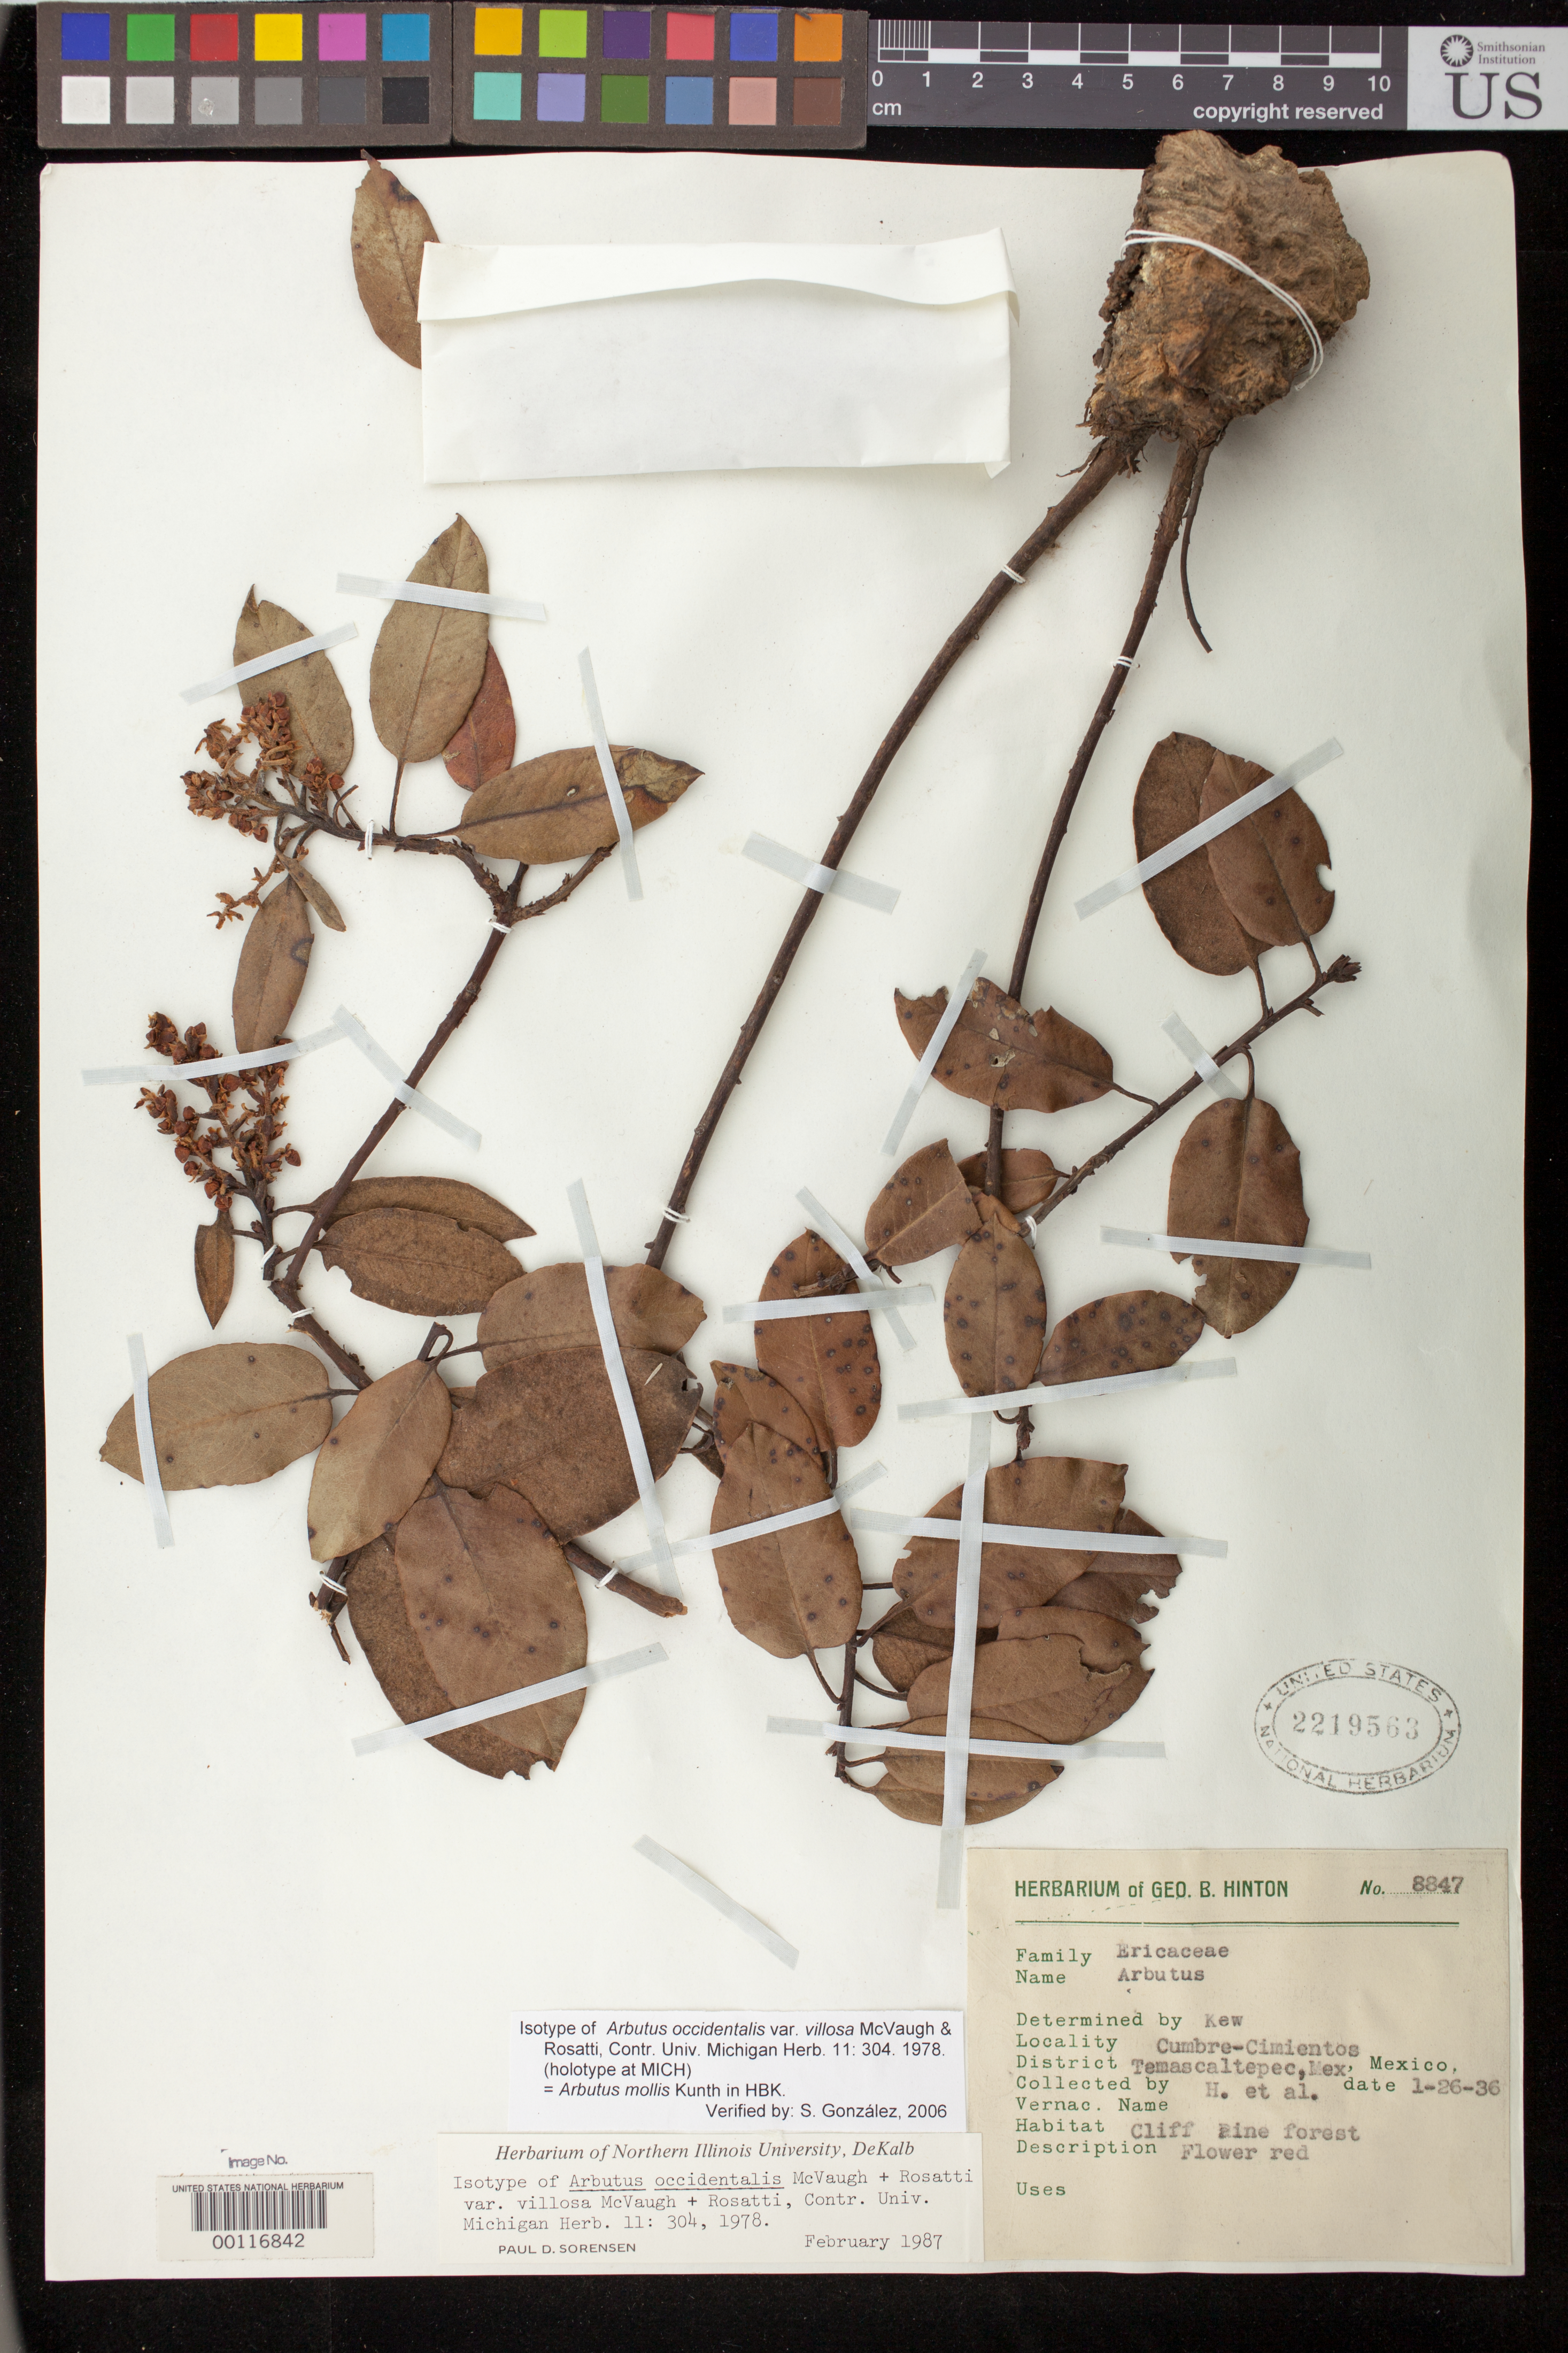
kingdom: Plantae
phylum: Tracheophyta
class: Magnoliopsida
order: Ericales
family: Ericaceae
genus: Arbutus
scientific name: Arbutus occidentalis var. villosa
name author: McVaugh & Rosatti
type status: Isotype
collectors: G. B. Hinton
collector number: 8847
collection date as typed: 26 Jan 1936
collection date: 1936-01-26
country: Mexico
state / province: México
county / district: Temascaltepec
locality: Cumbre-Cimientos.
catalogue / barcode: US 2219563